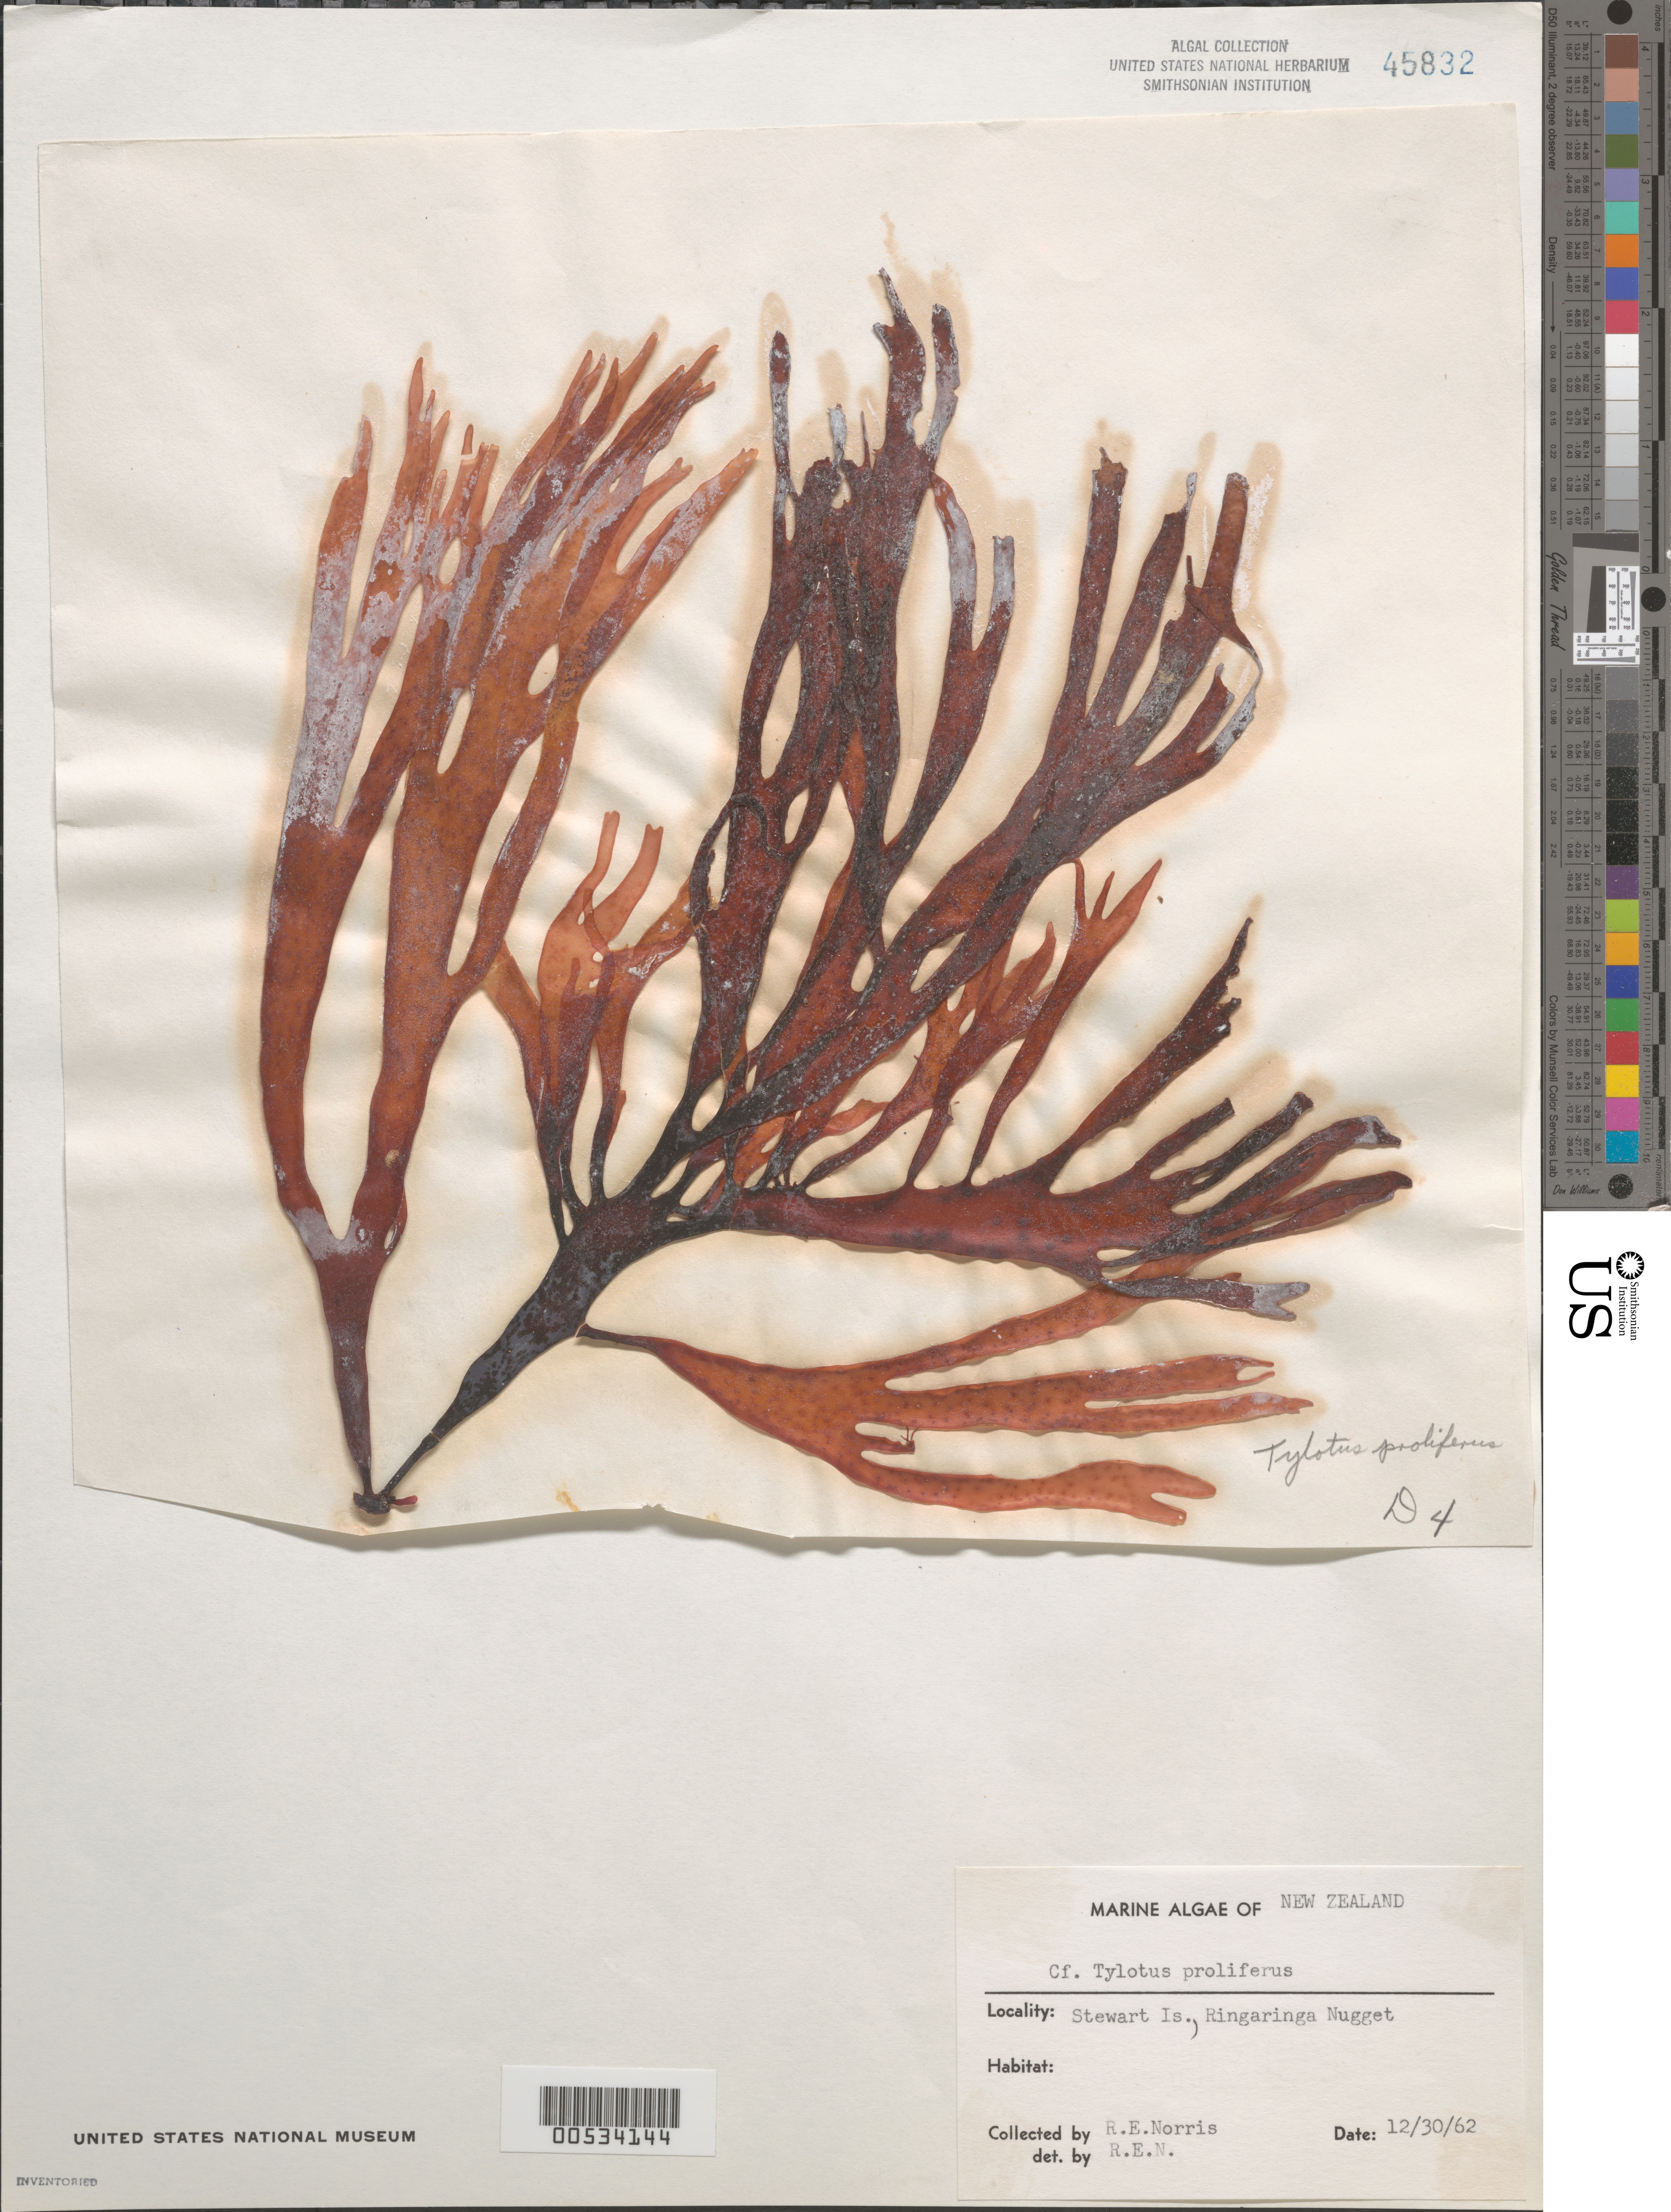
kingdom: Plantae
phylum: Rhodophyta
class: Florideophyceae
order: Gracilariales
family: Gracilariaceae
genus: Gracilaria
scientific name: Gracilaria truncata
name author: G.T.Kraft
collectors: R. E. Norris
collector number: D4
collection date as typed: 30 Dec 1962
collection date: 1962-12-30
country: New Zealand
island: Stewart Island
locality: Ringaringa Nugget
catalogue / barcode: US 45832